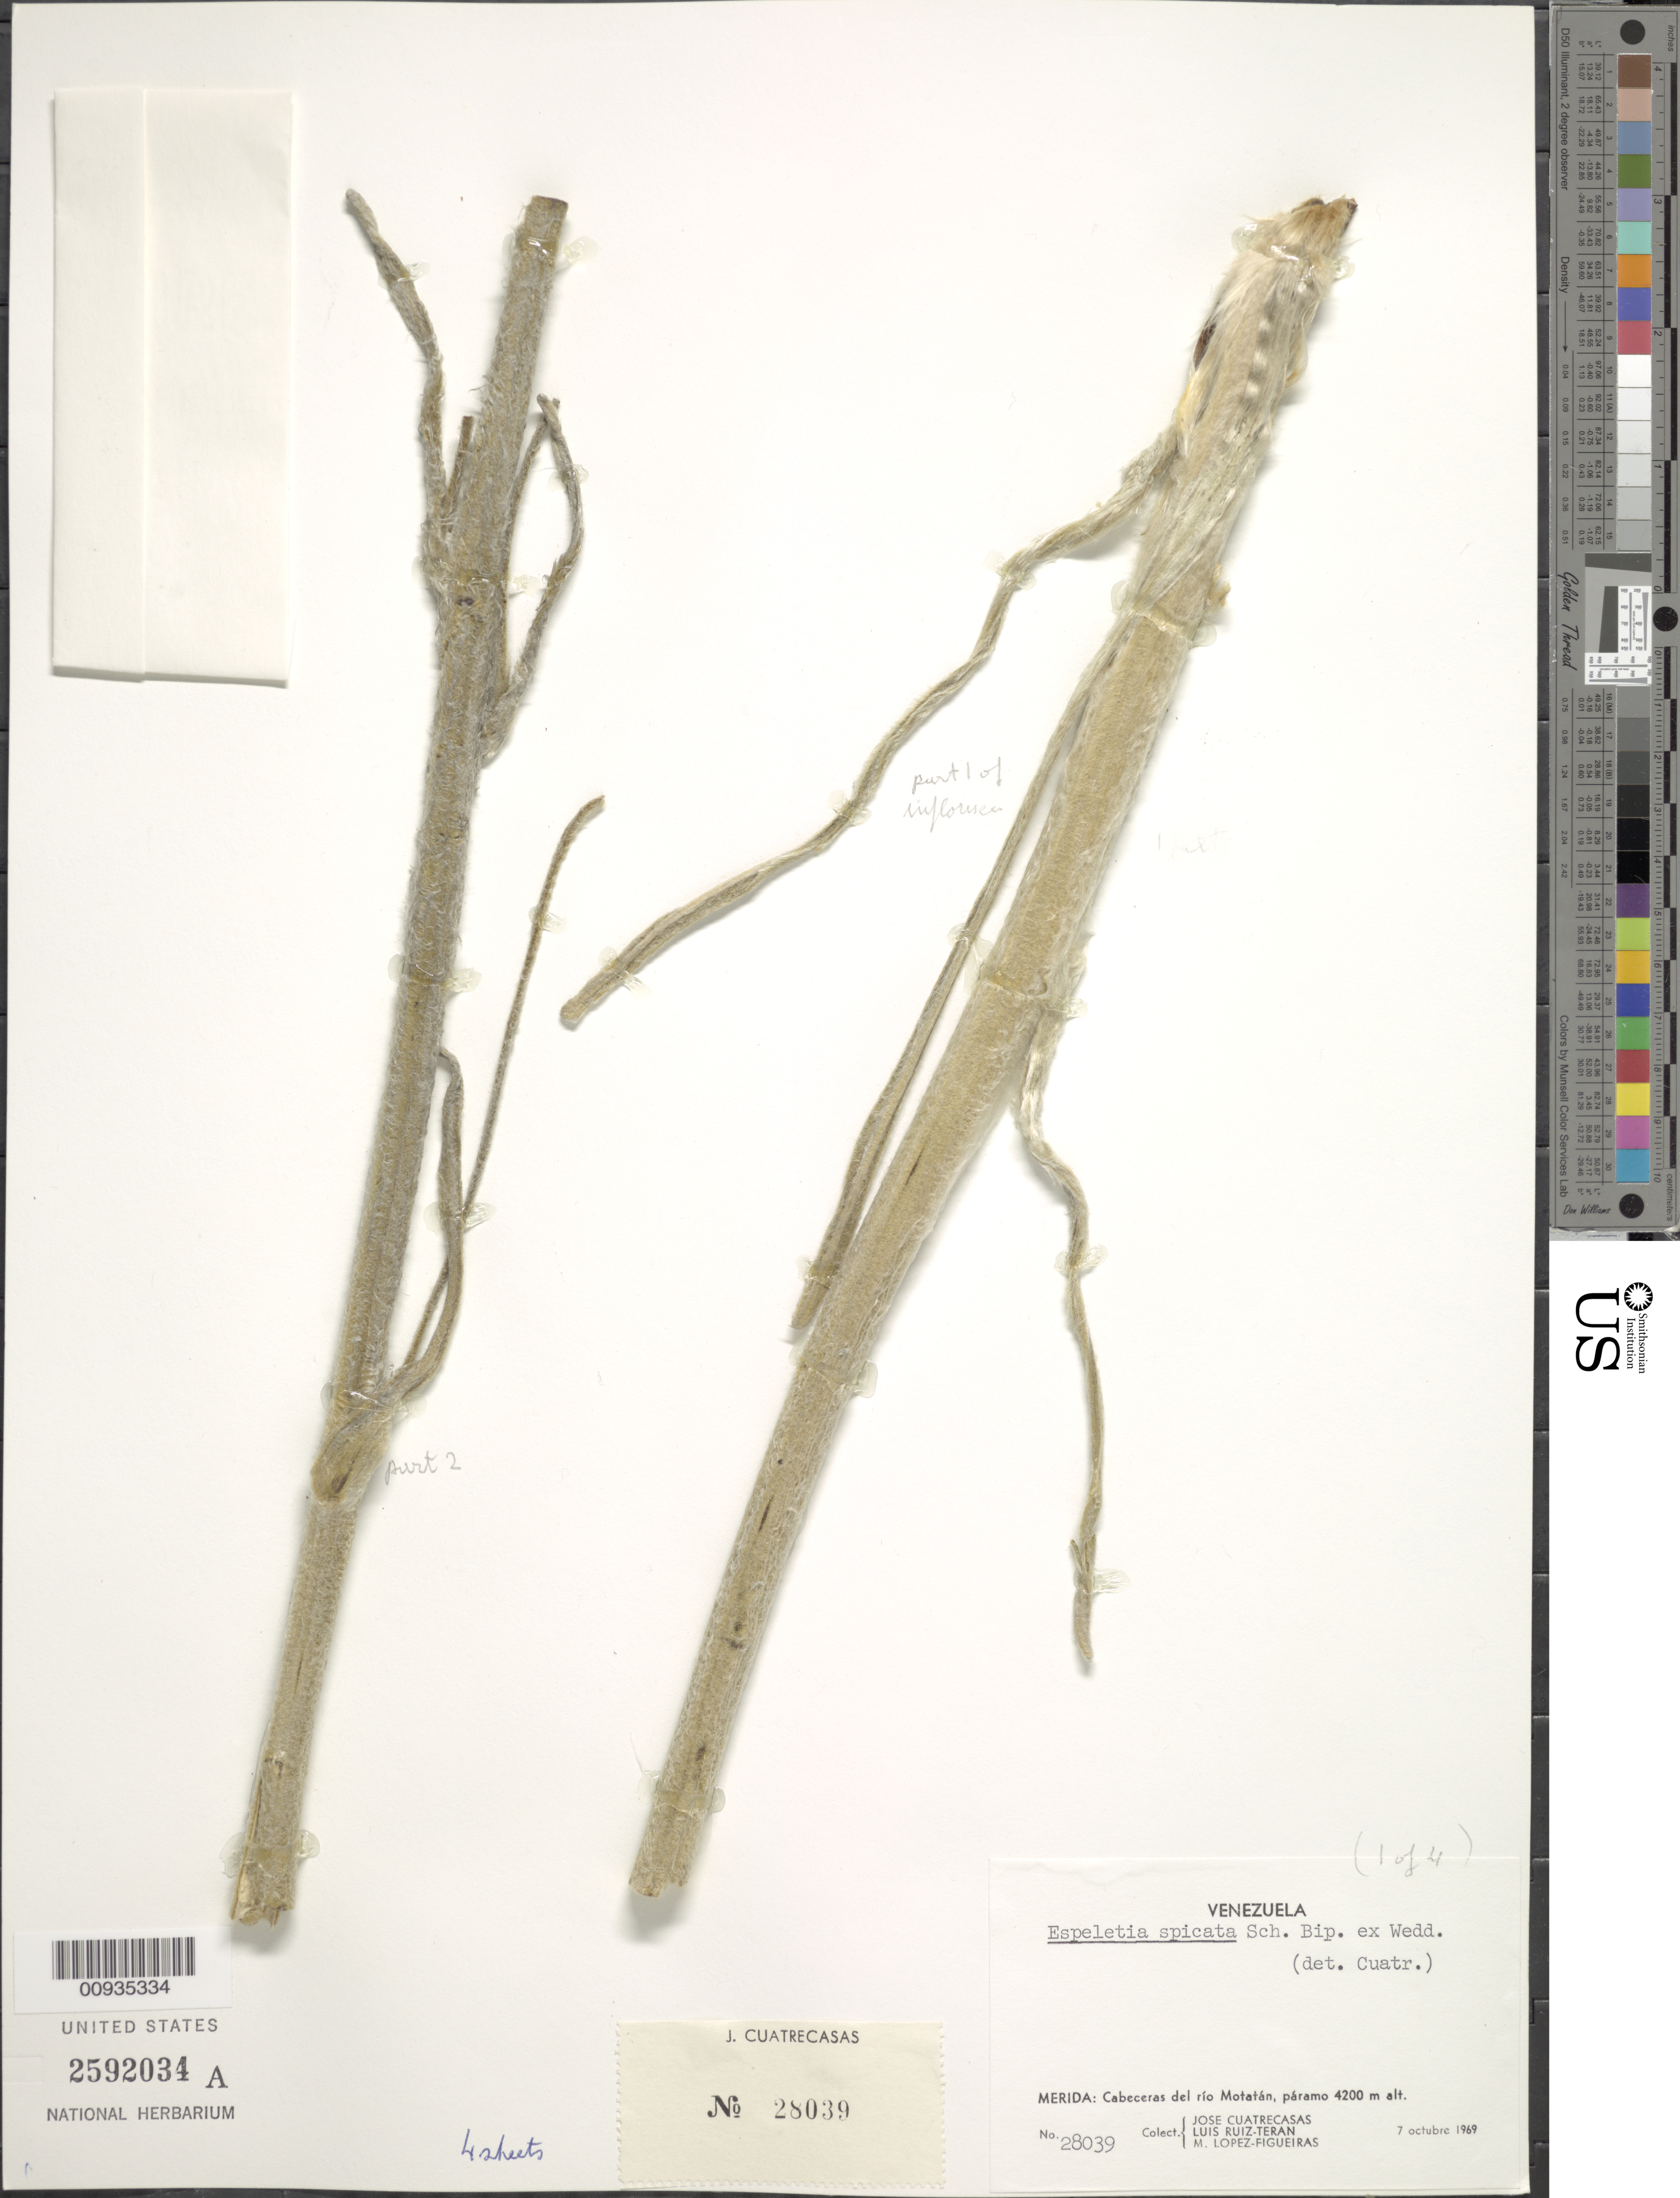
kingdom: Plantae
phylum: Tracheophyta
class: Magnoliopsida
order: Asterales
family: Asteraceae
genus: Coespeletia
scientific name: Coespeletia spicata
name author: (Sch. Bip. ex Wedd.) Cuatrec.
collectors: J. Cuatrecasas, L. Teran & M. López Figueiras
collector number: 28039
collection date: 1969-10-07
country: Venezuela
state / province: Mérida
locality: Cabeceras del rio Motatan, paramo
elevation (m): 4200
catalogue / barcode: US 2592034A